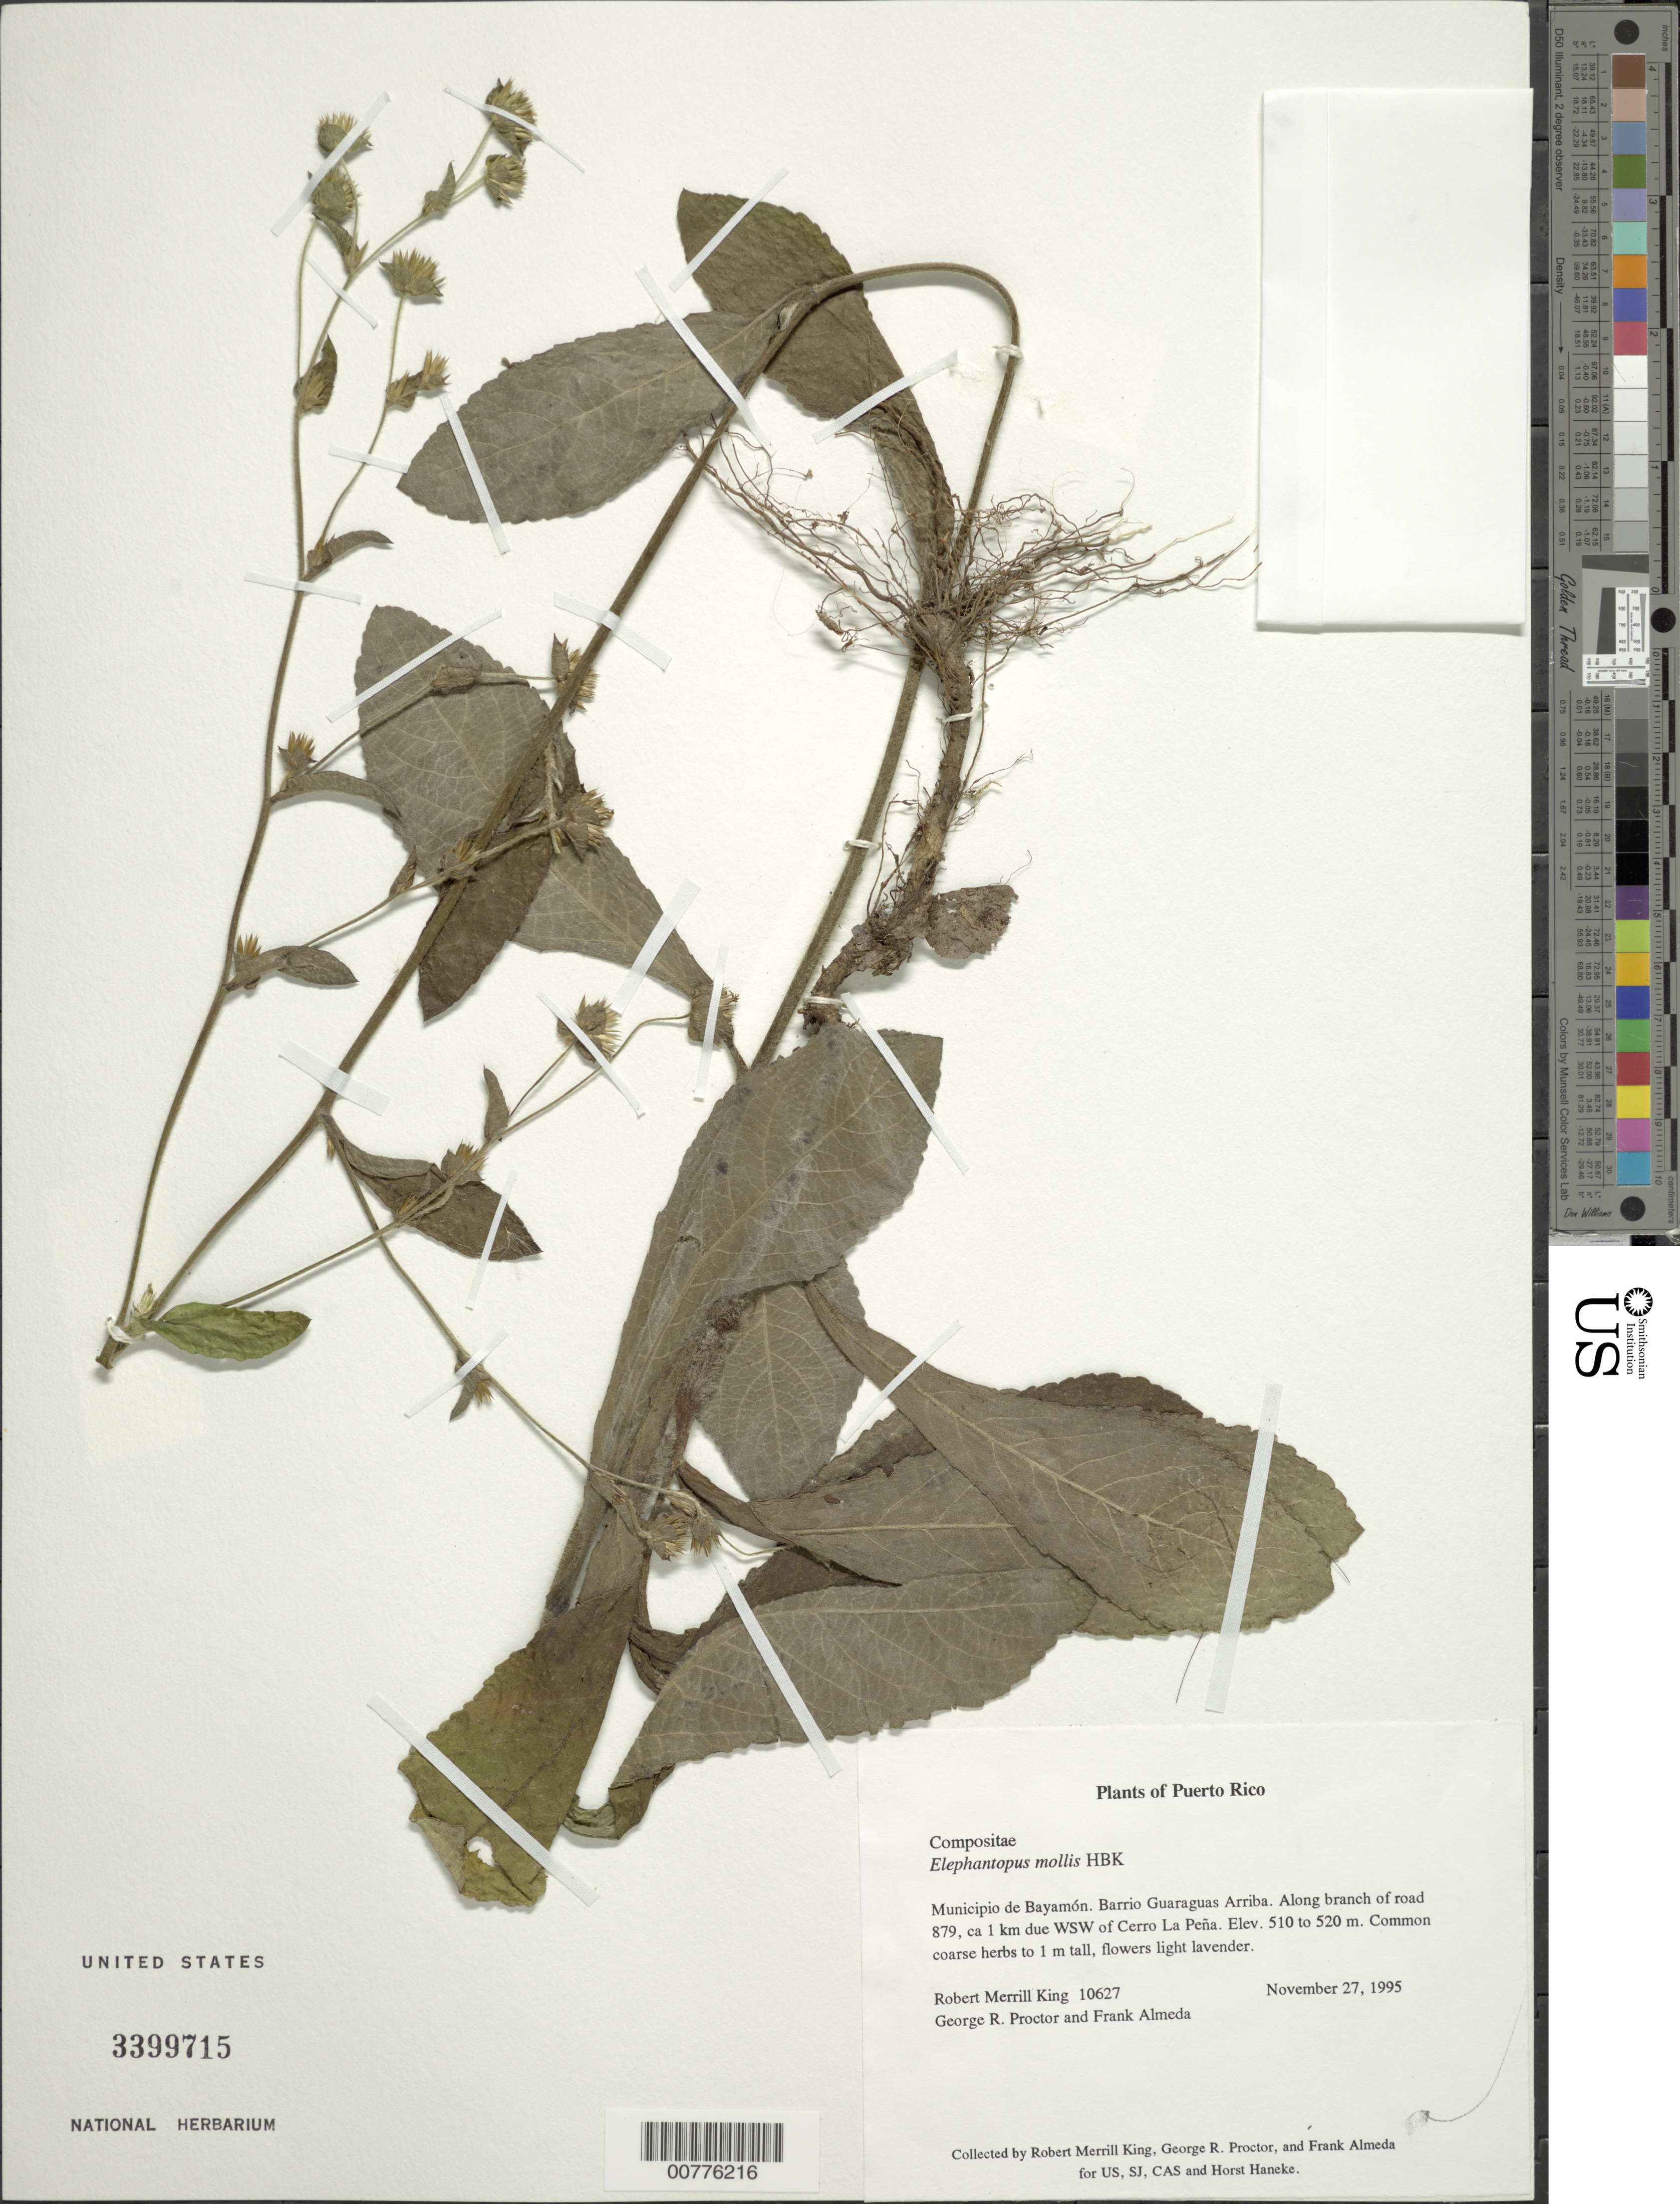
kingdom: Plantae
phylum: Tracheophyta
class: Magnoliopsida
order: Asterales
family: Asteraceae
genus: Elephantopus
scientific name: Elephantopus mollis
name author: Kunth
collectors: R. M. King, G. R. Proctor & F. Almeda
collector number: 10627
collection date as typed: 27 Nov 1995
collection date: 1995-11-27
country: Puerto Rico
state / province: Bayamón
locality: Barrio Guaraguas Arriba. Along branch of road 879, ca. 1 km due WSW of Cerro La Peña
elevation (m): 510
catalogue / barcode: US 3399715